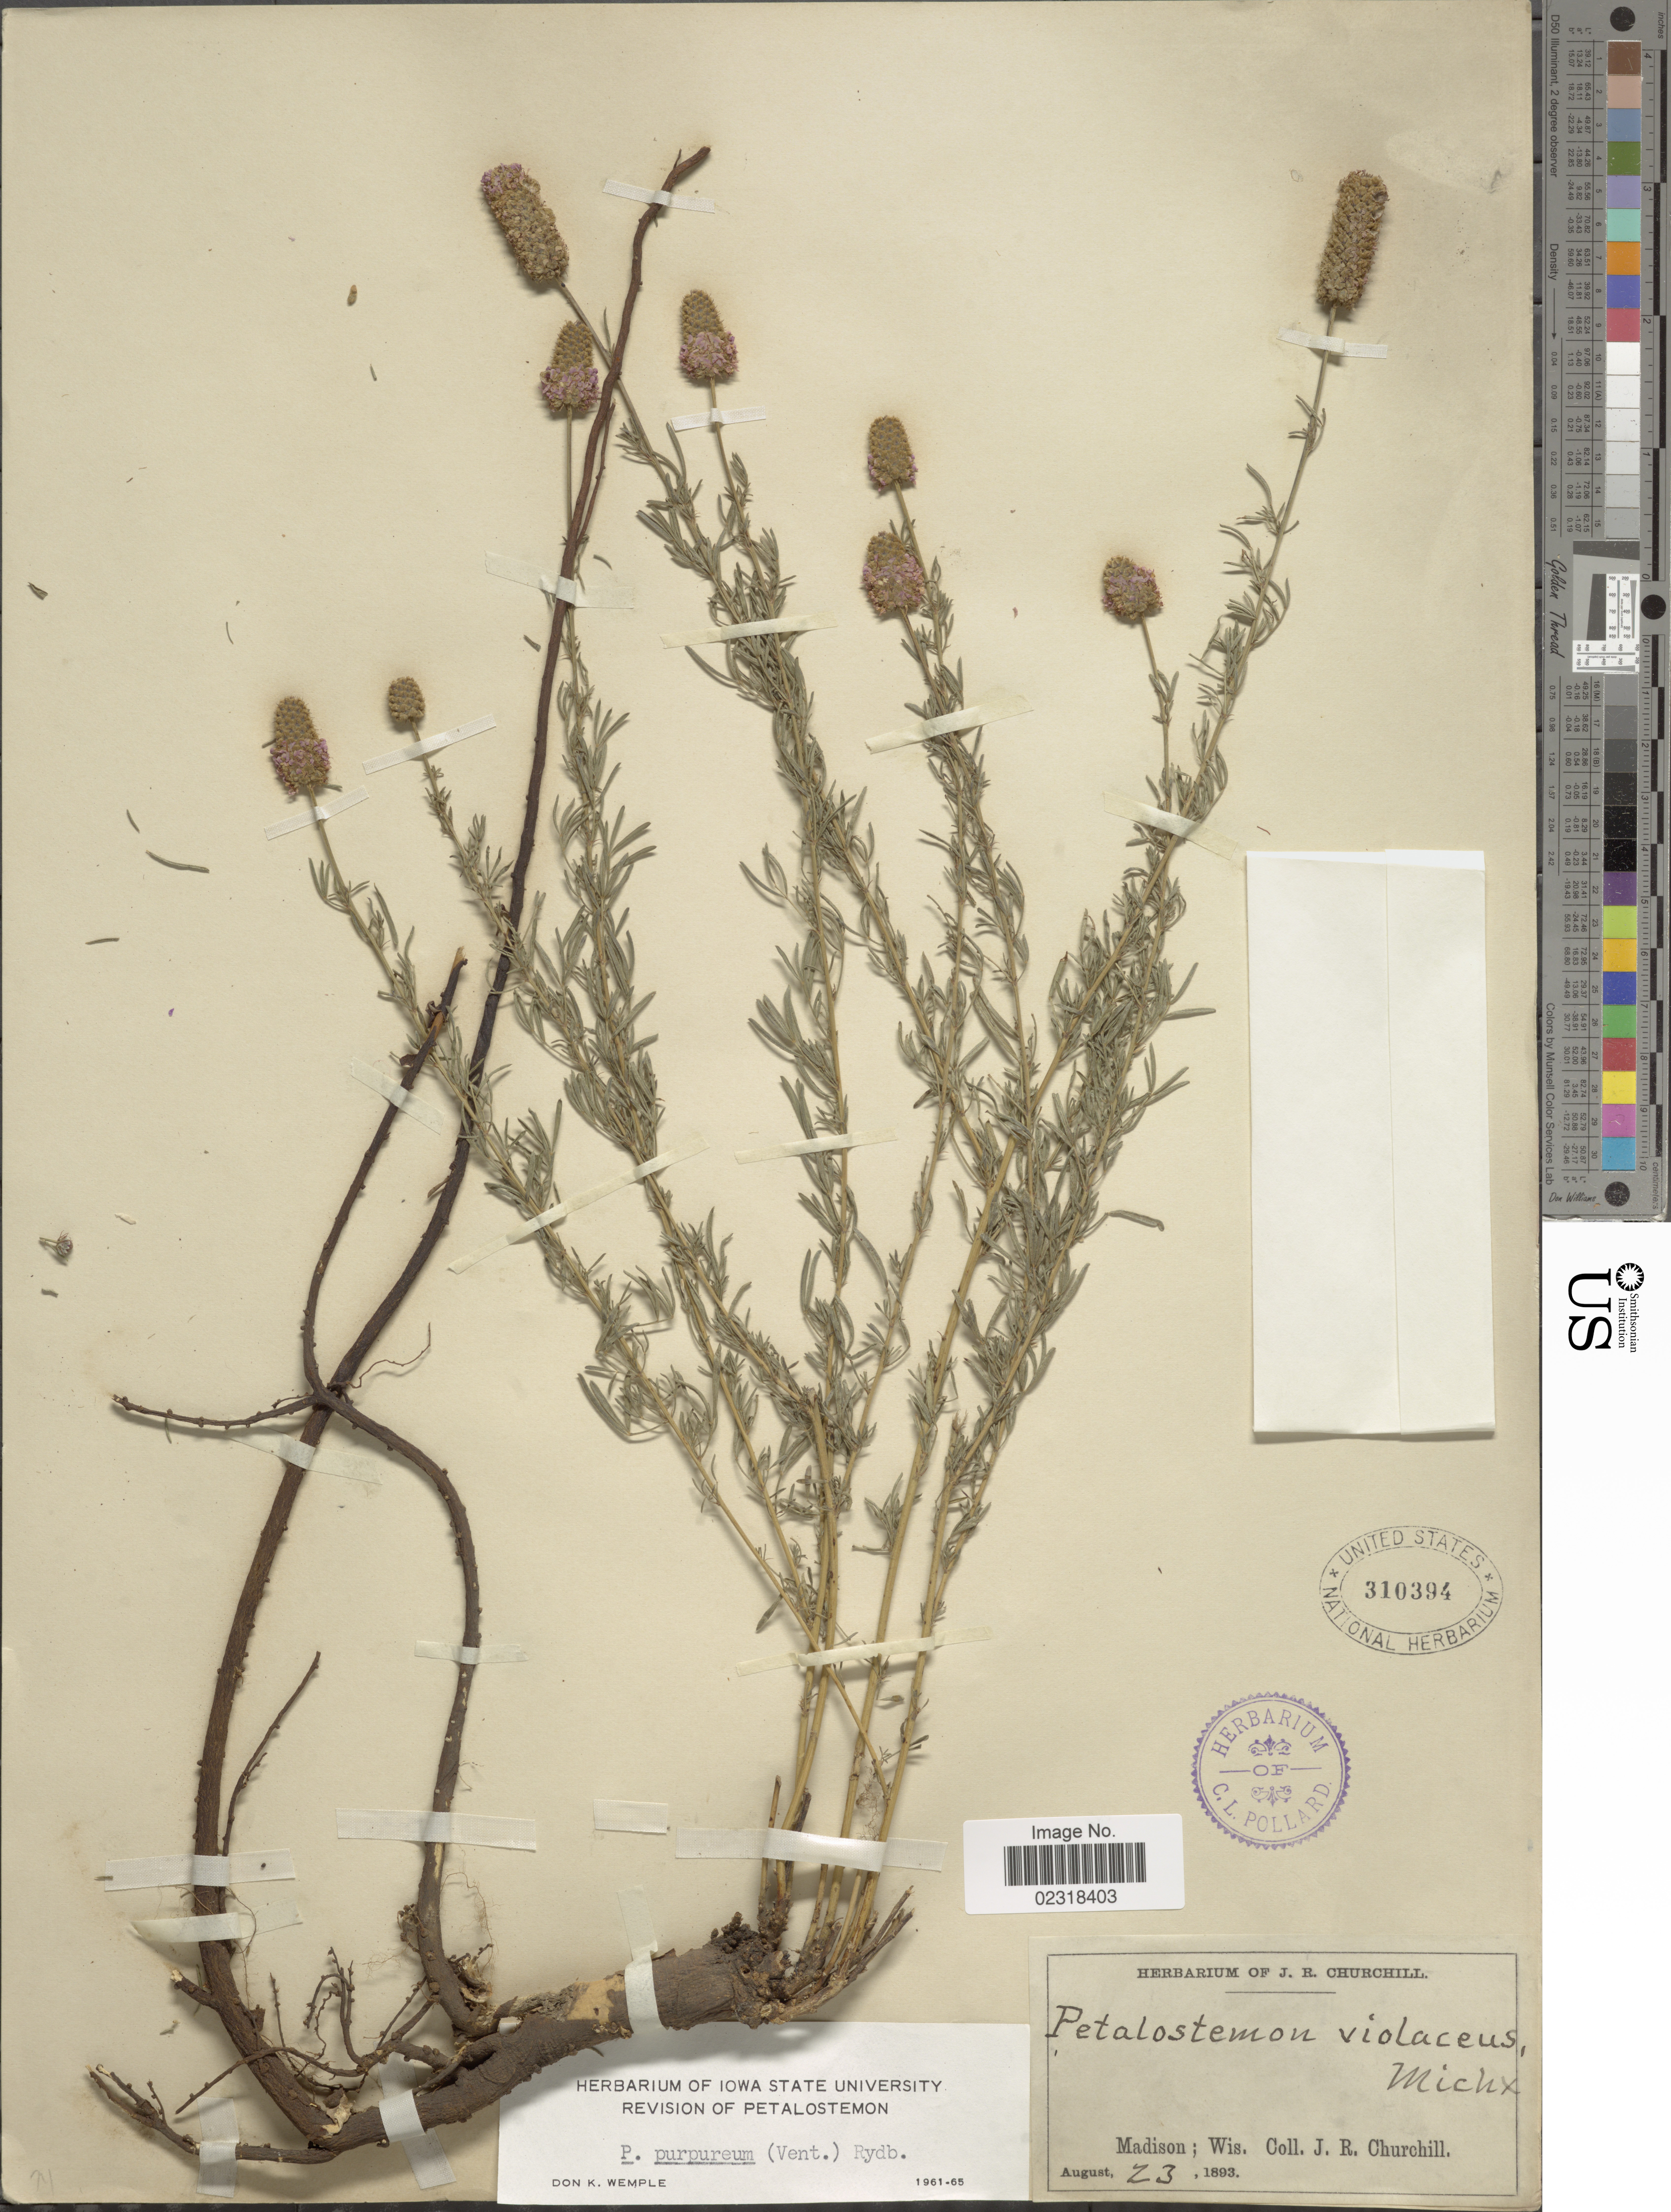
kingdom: Plantae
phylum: Tracheophyta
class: Magnoliopsida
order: Fabales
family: Fabaceae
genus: Dalea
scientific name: Dalea purpurea var. purpurea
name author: Vent.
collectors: J. Churchill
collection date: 1893-08-23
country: United States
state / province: Wisconsin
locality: Madison, Wis.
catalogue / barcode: US 310394